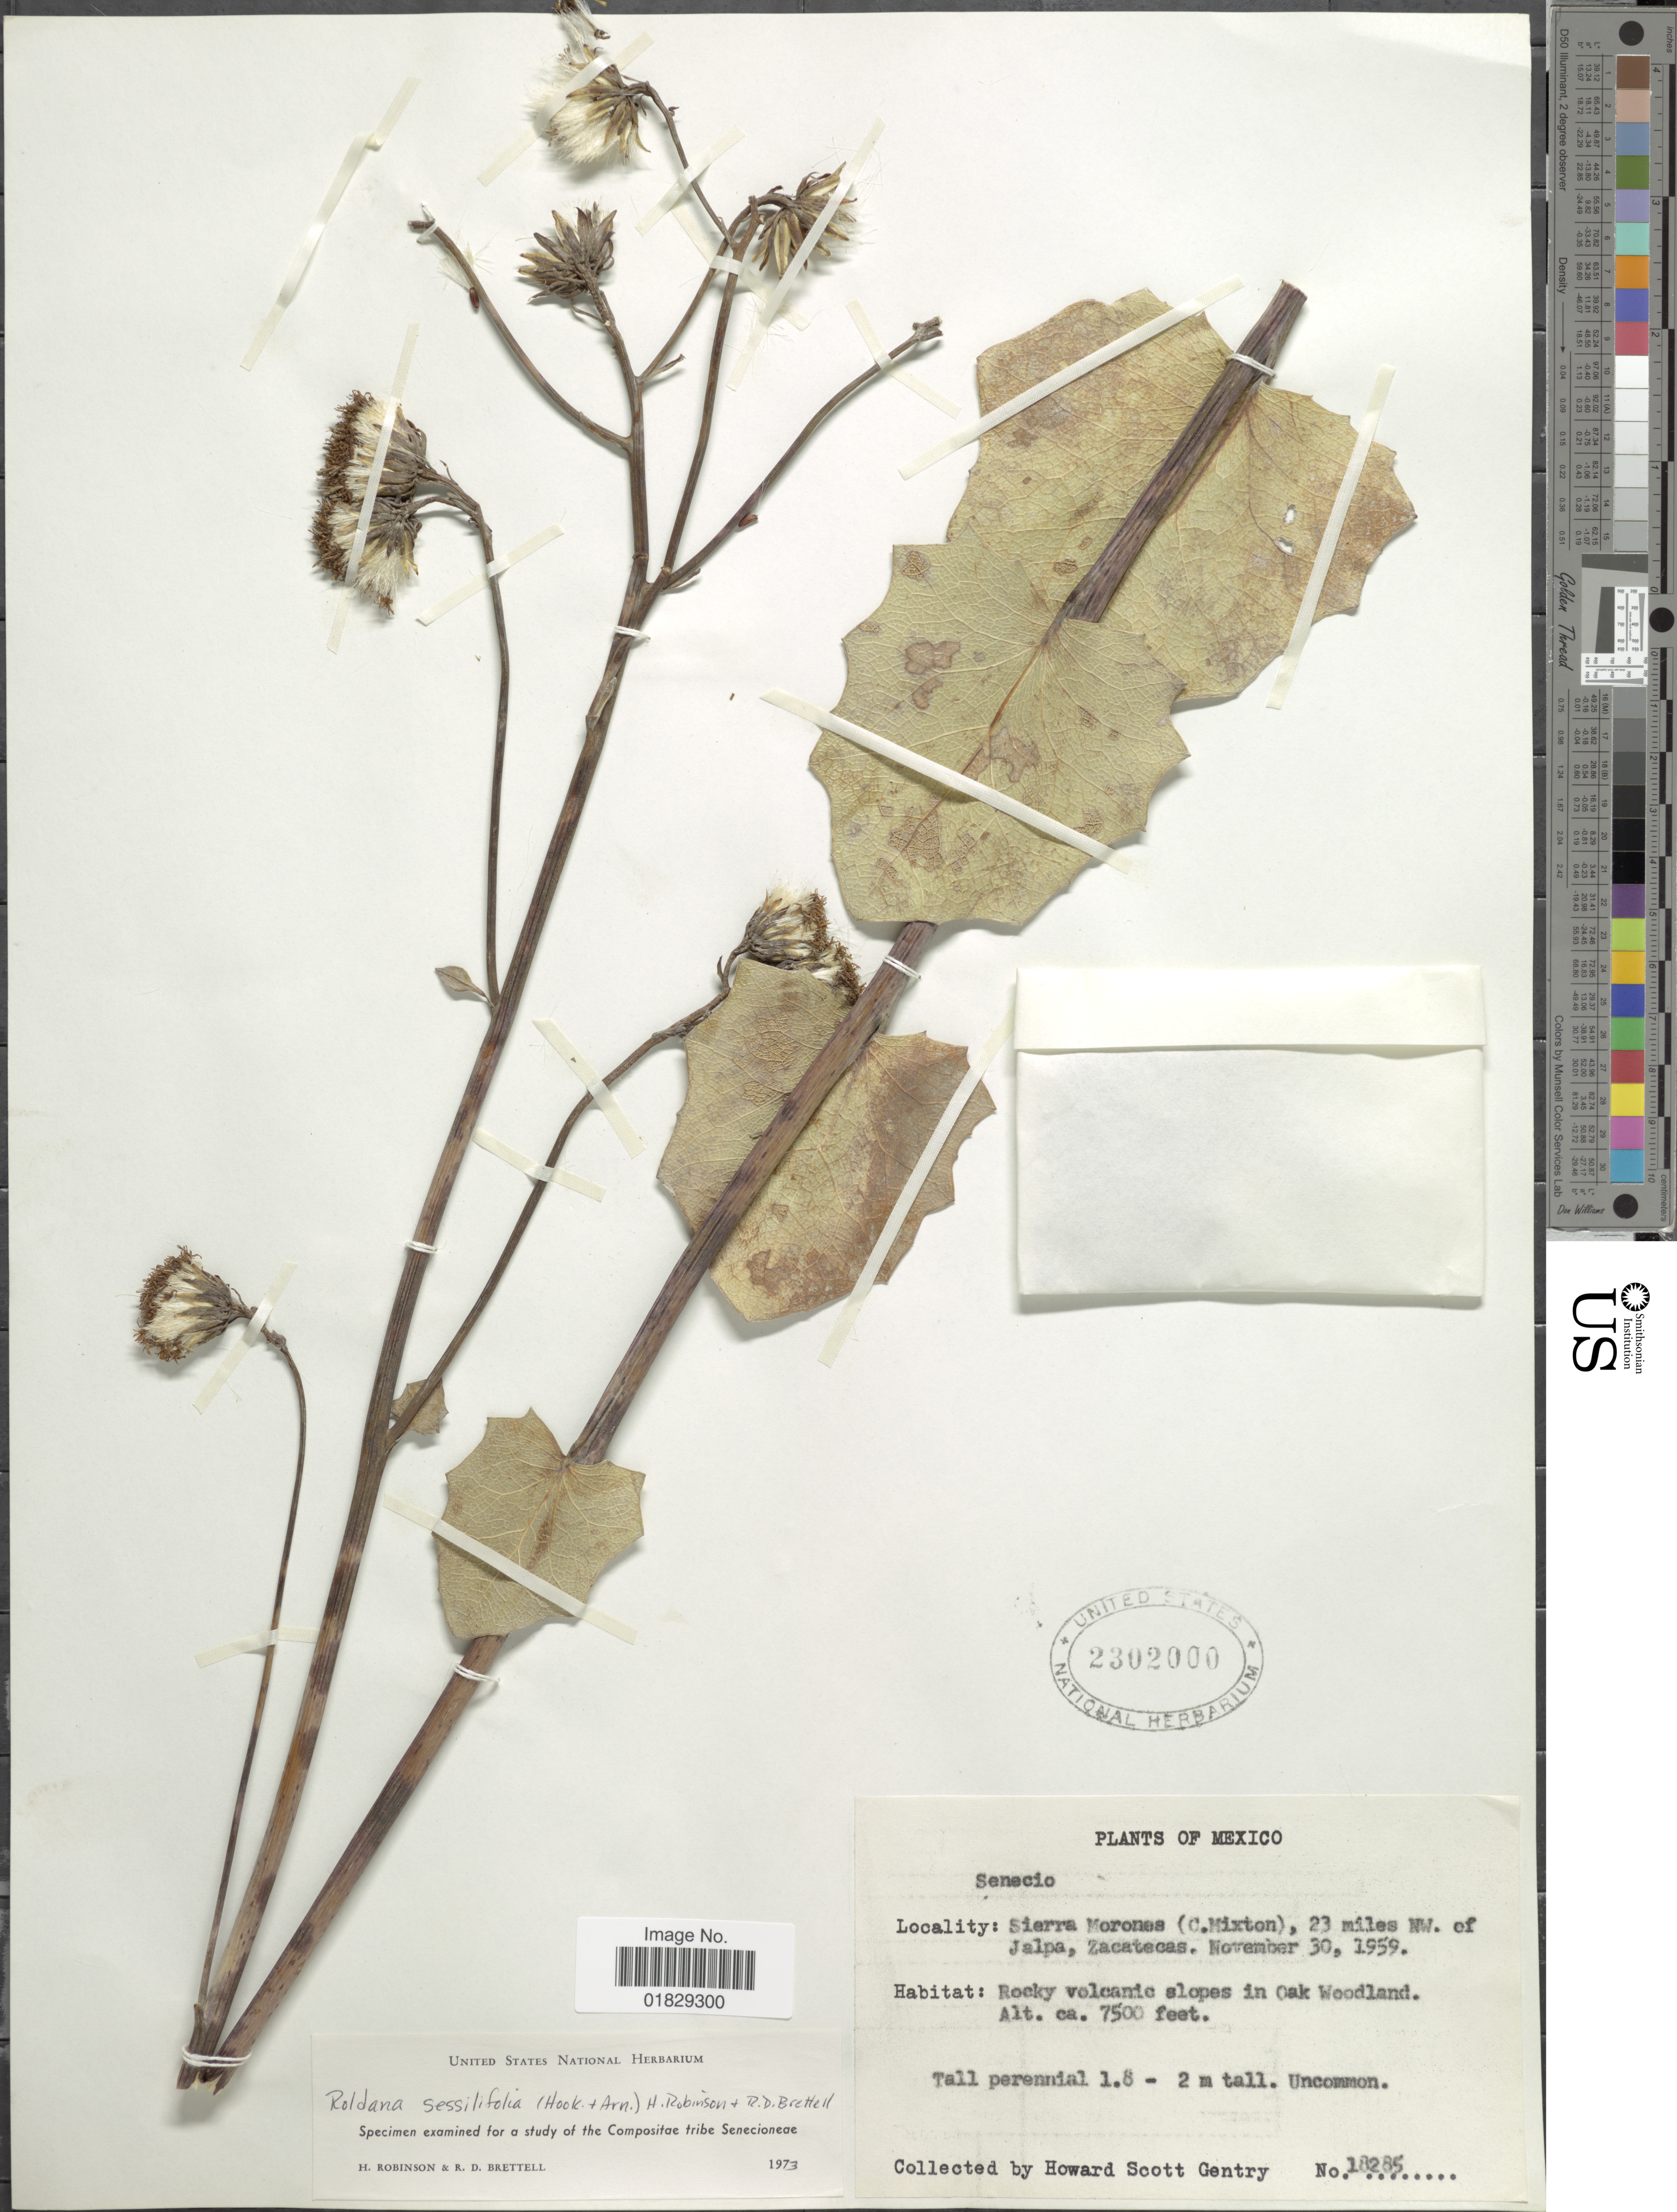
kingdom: Plantae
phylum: Tracheophyta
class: Magnoliopsida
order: Asterales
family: Asteraceae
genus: Roldana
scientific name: Roldana sessilifolia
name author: (Hook.) H. Rob. & Brettell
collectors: H. S. Gentry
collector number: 18285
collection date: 1959-11-30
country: Mexico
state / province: Zacatecas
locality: Sierra Morones (C. Mixton), 23 miles NW. of Jalpa, Zacatecas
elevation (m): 2286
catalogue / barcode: US 2302000